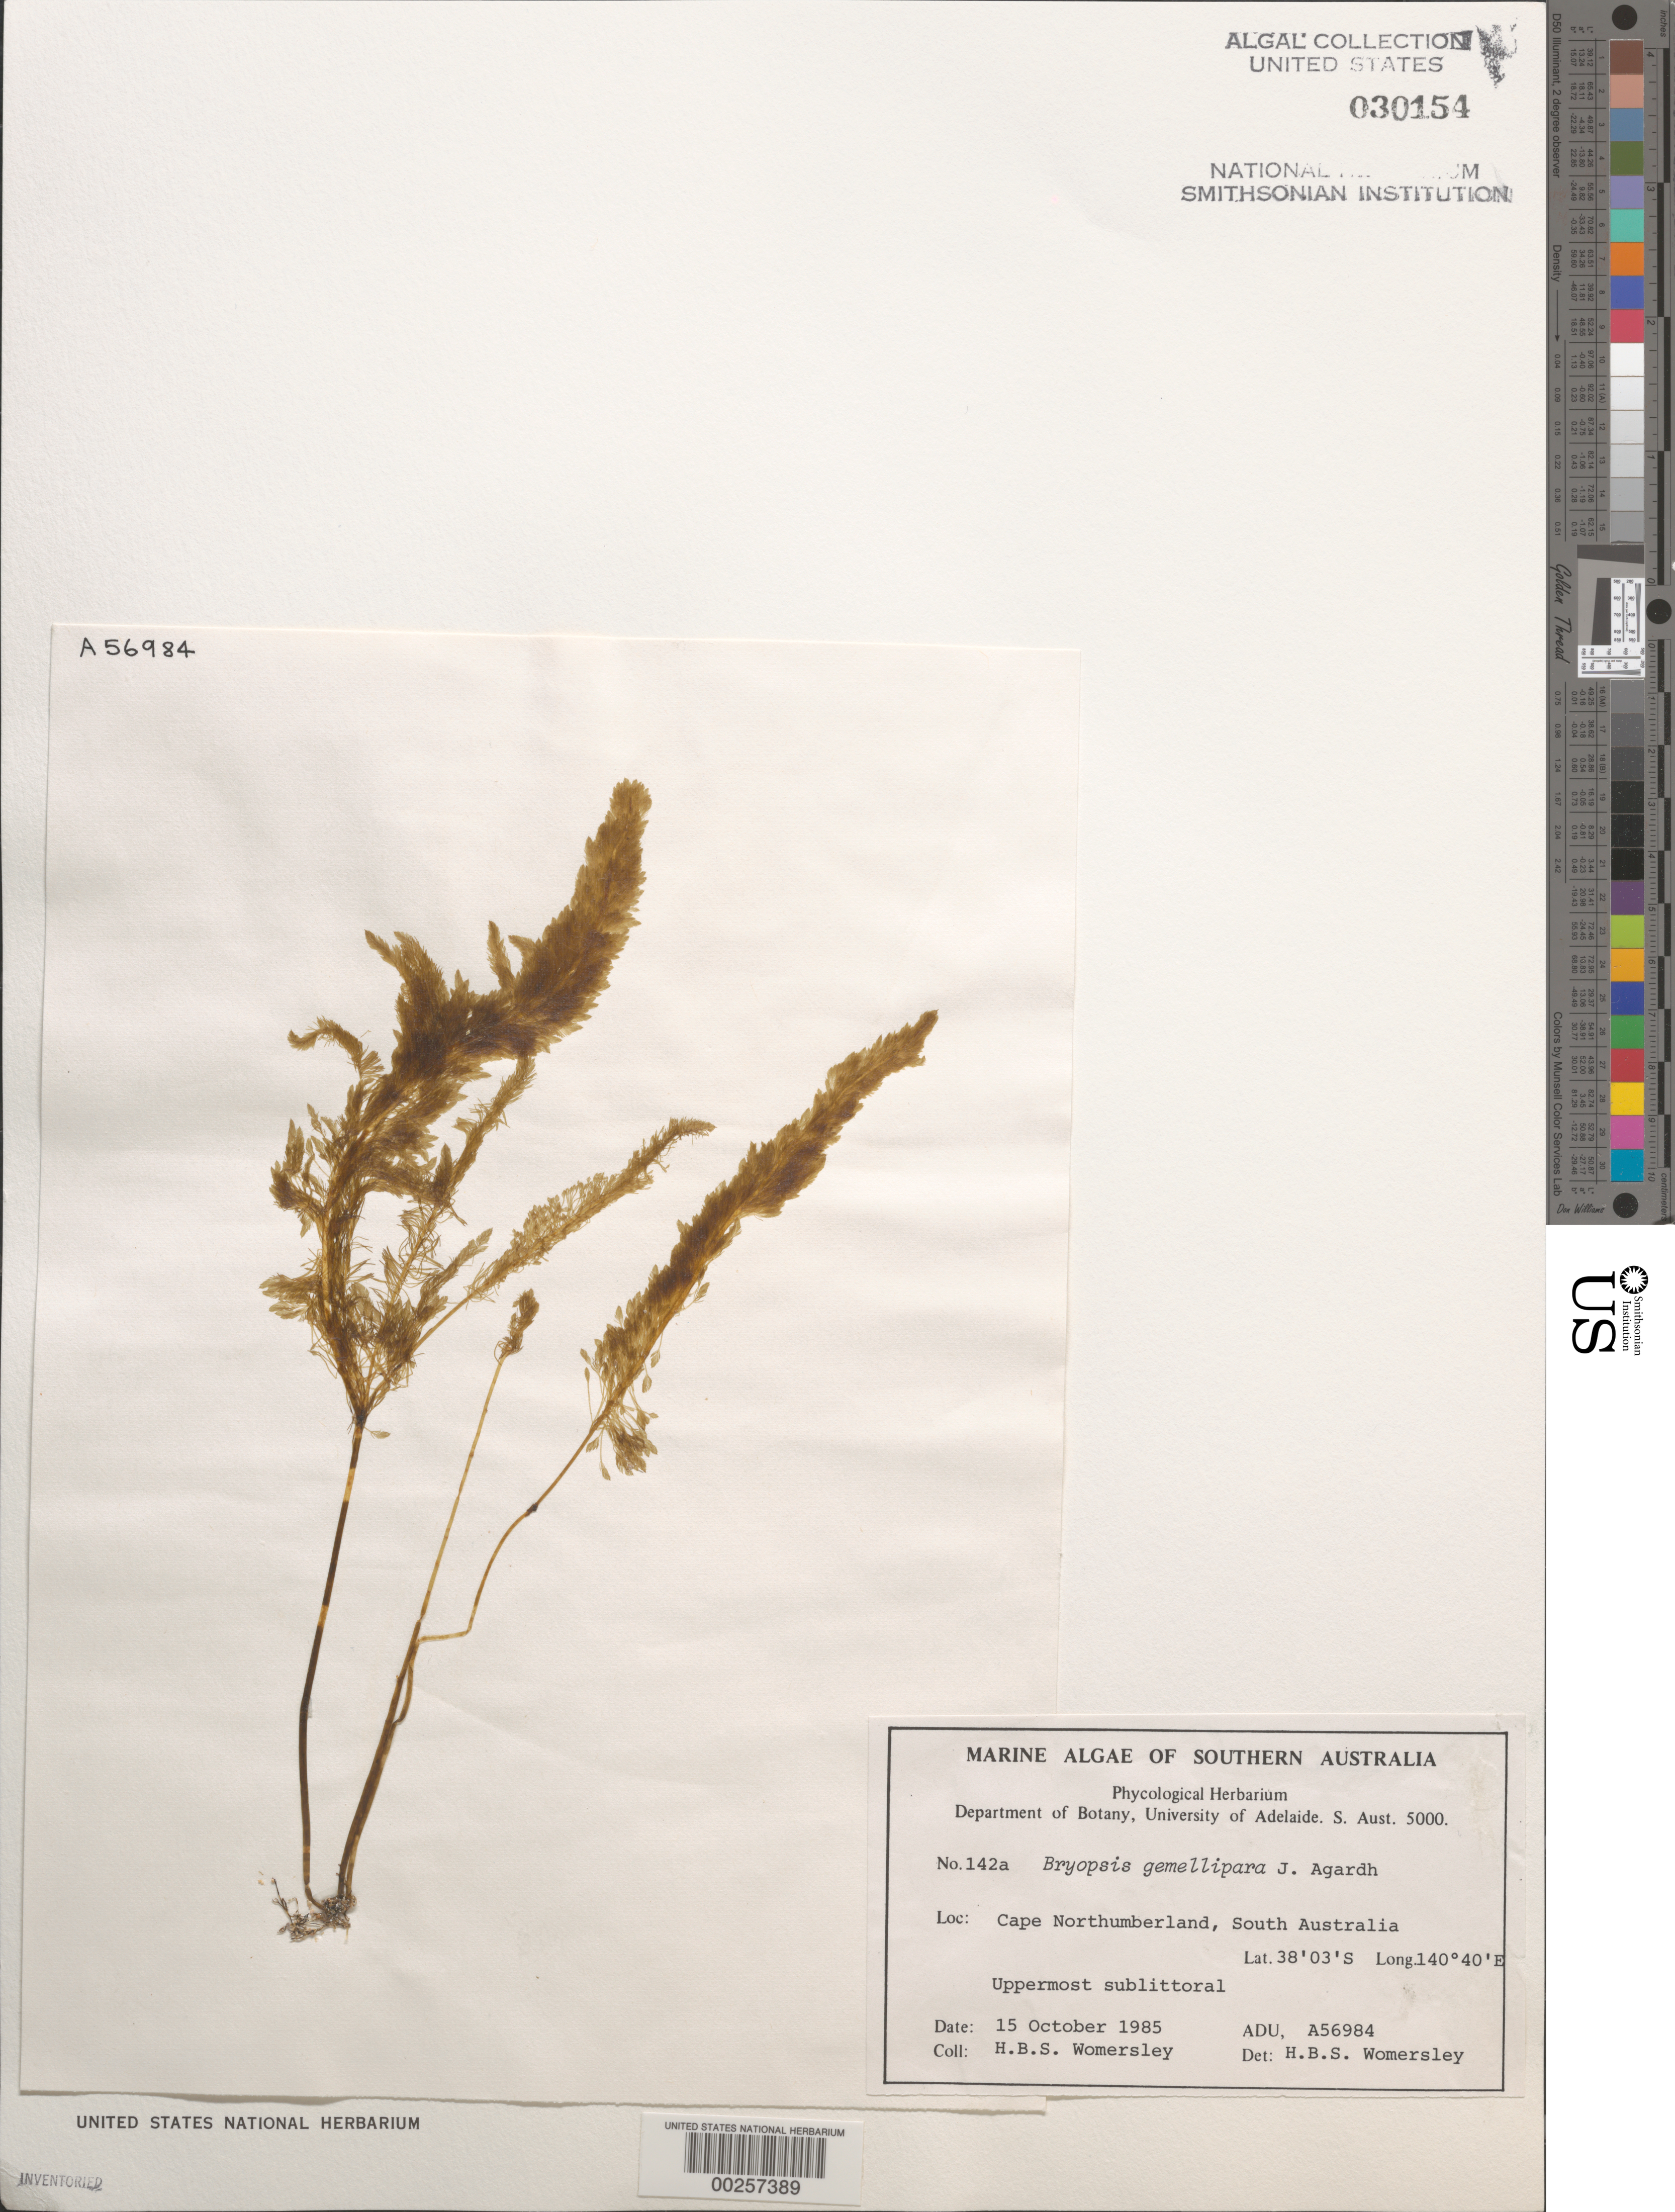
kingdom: Plantae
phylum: Chlorophyta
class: Ulvophyceae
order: Bryopsidales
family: Bryopsidaceae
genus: Bryopsis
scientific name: Bryopsis gemellipara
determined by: Womersley, H. B. S.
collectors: H. B. S. Womersley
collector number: ADU A56984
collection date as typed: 15 Oct 1985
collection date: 1985-10-15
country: Australia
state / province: South Australia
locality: Cape northumberland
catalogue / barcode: US 30154